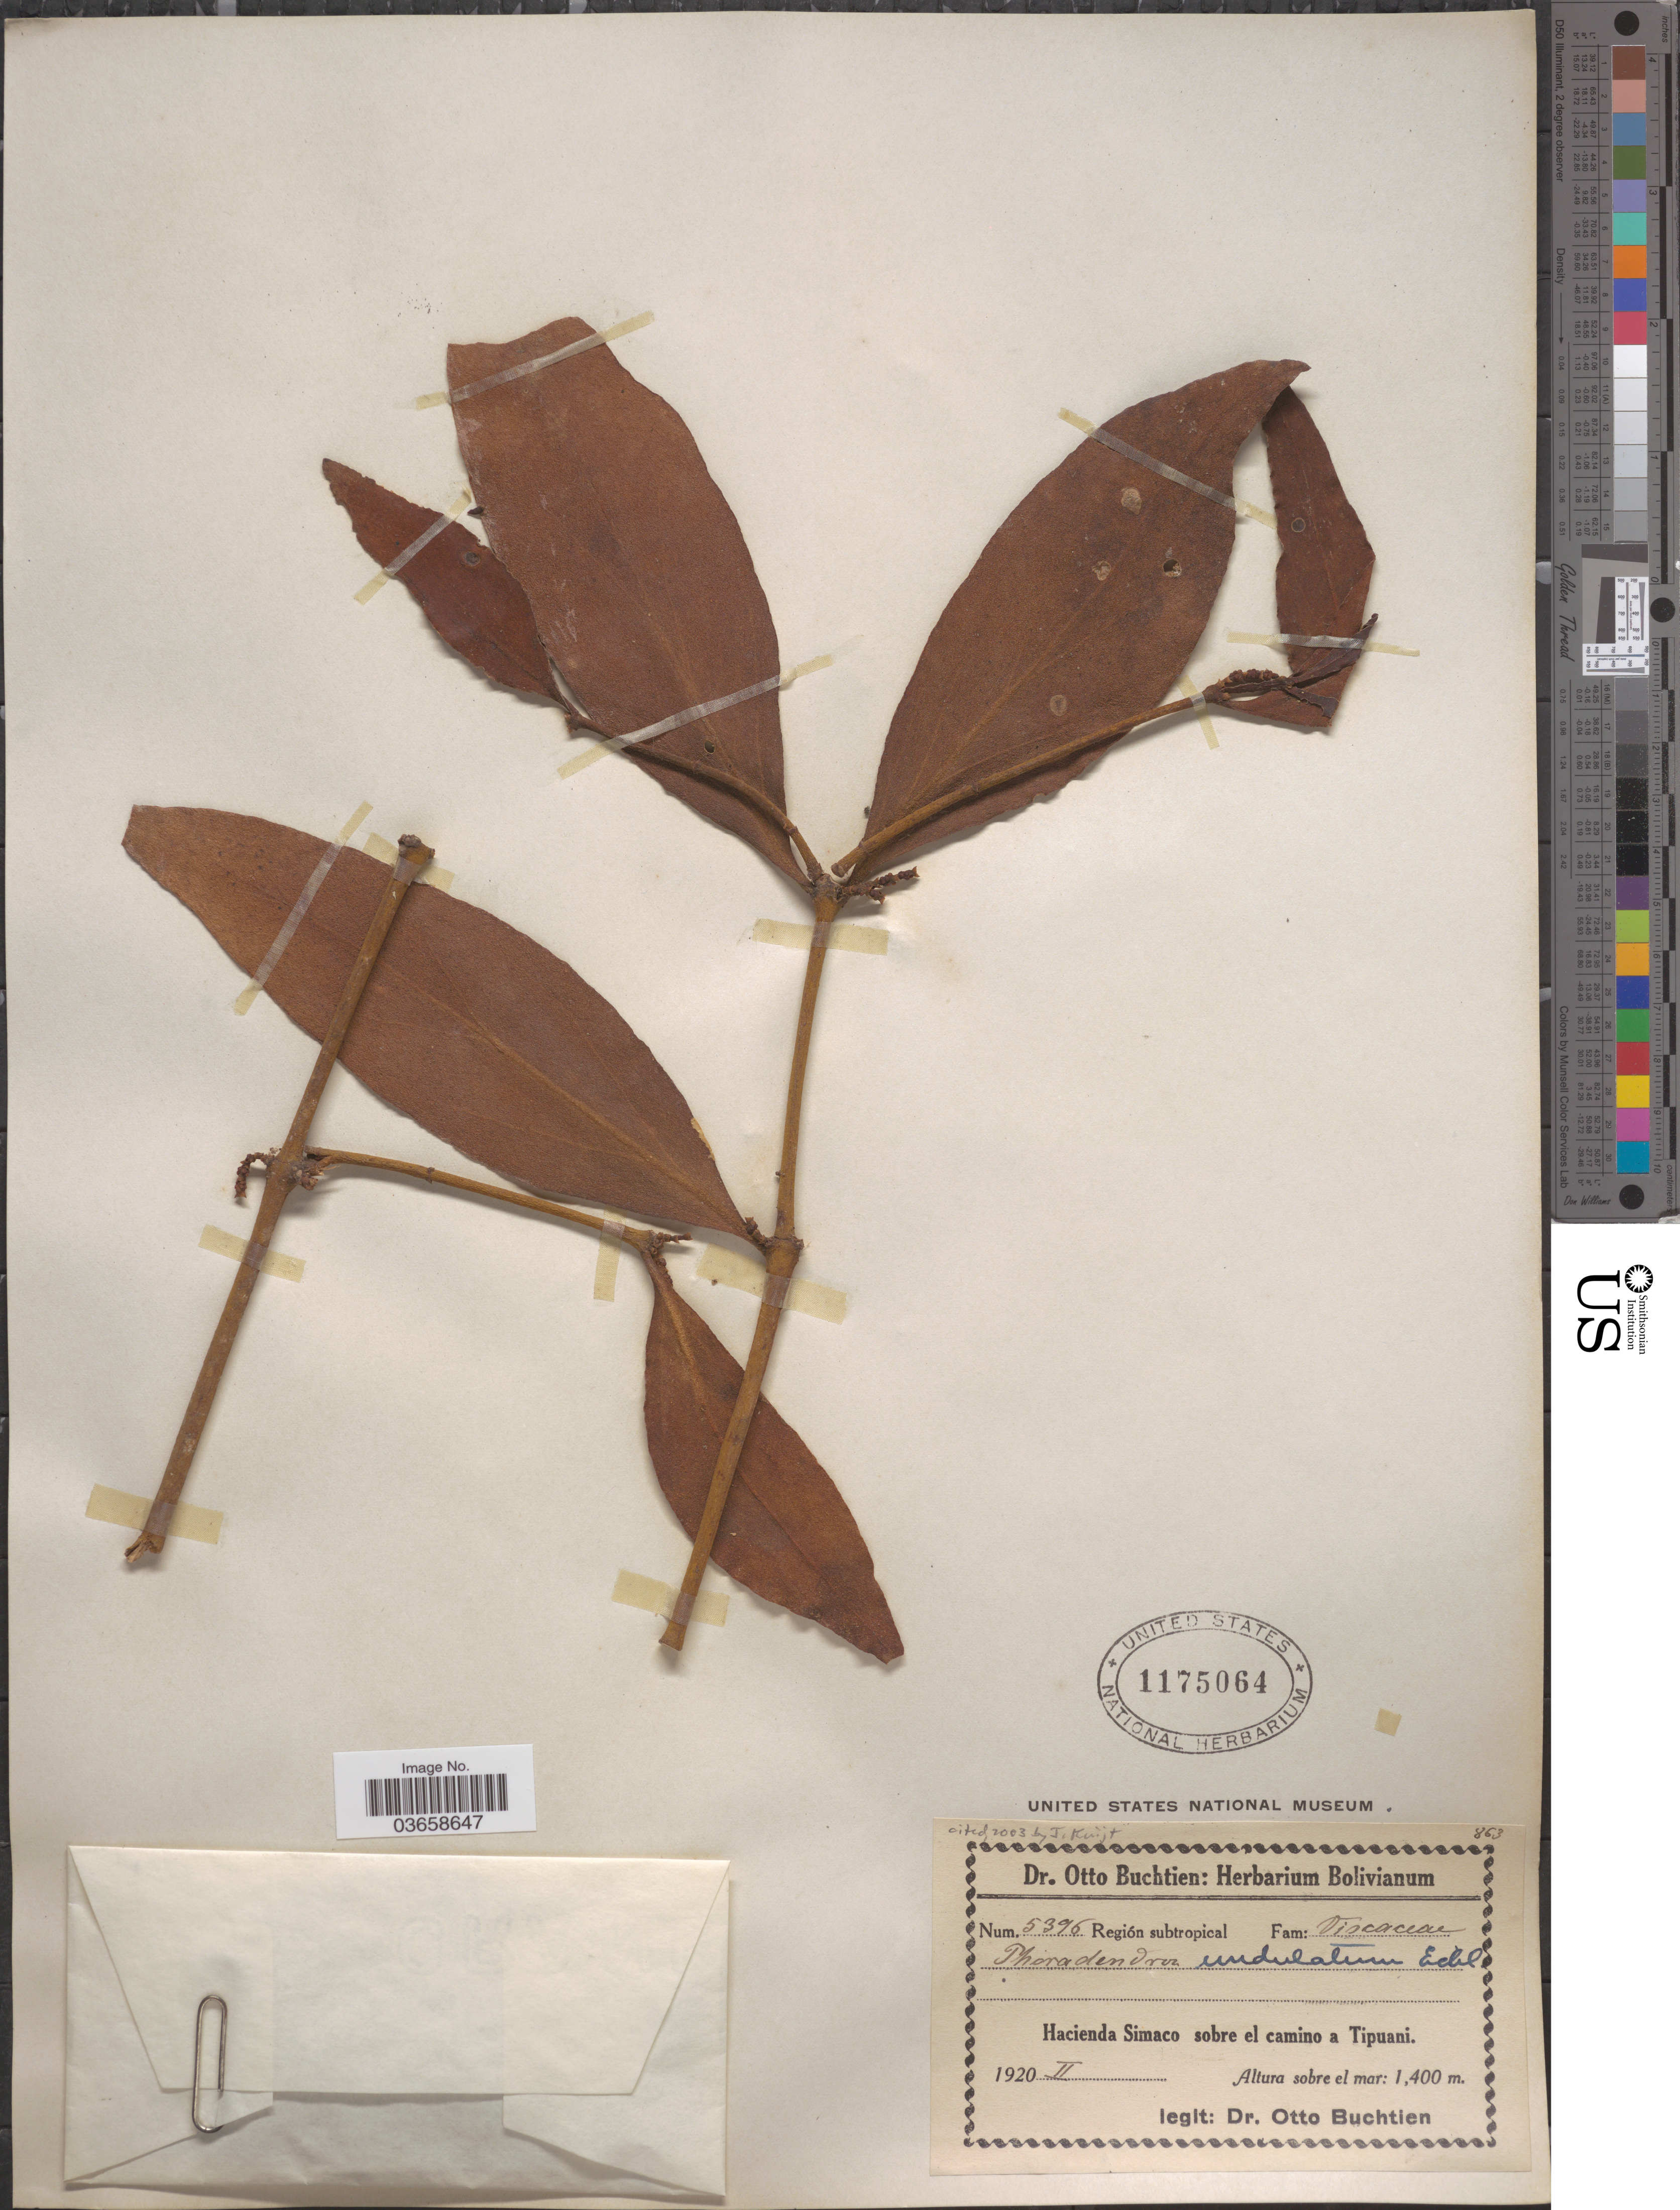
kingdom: Plantae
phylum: Tracheophyta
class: Magnoliopsida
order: Santalales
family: Viscaceae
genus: Phoradendron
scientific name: Phoradendron undulatum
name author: (Pohl ex DC.) Eichler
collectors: O. Buchtien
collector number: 5396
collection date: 1920-02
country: Bolivia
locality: Hacienda Simaco sobre el camino a Tipuani.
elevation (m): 1400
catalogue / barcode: US 1175064